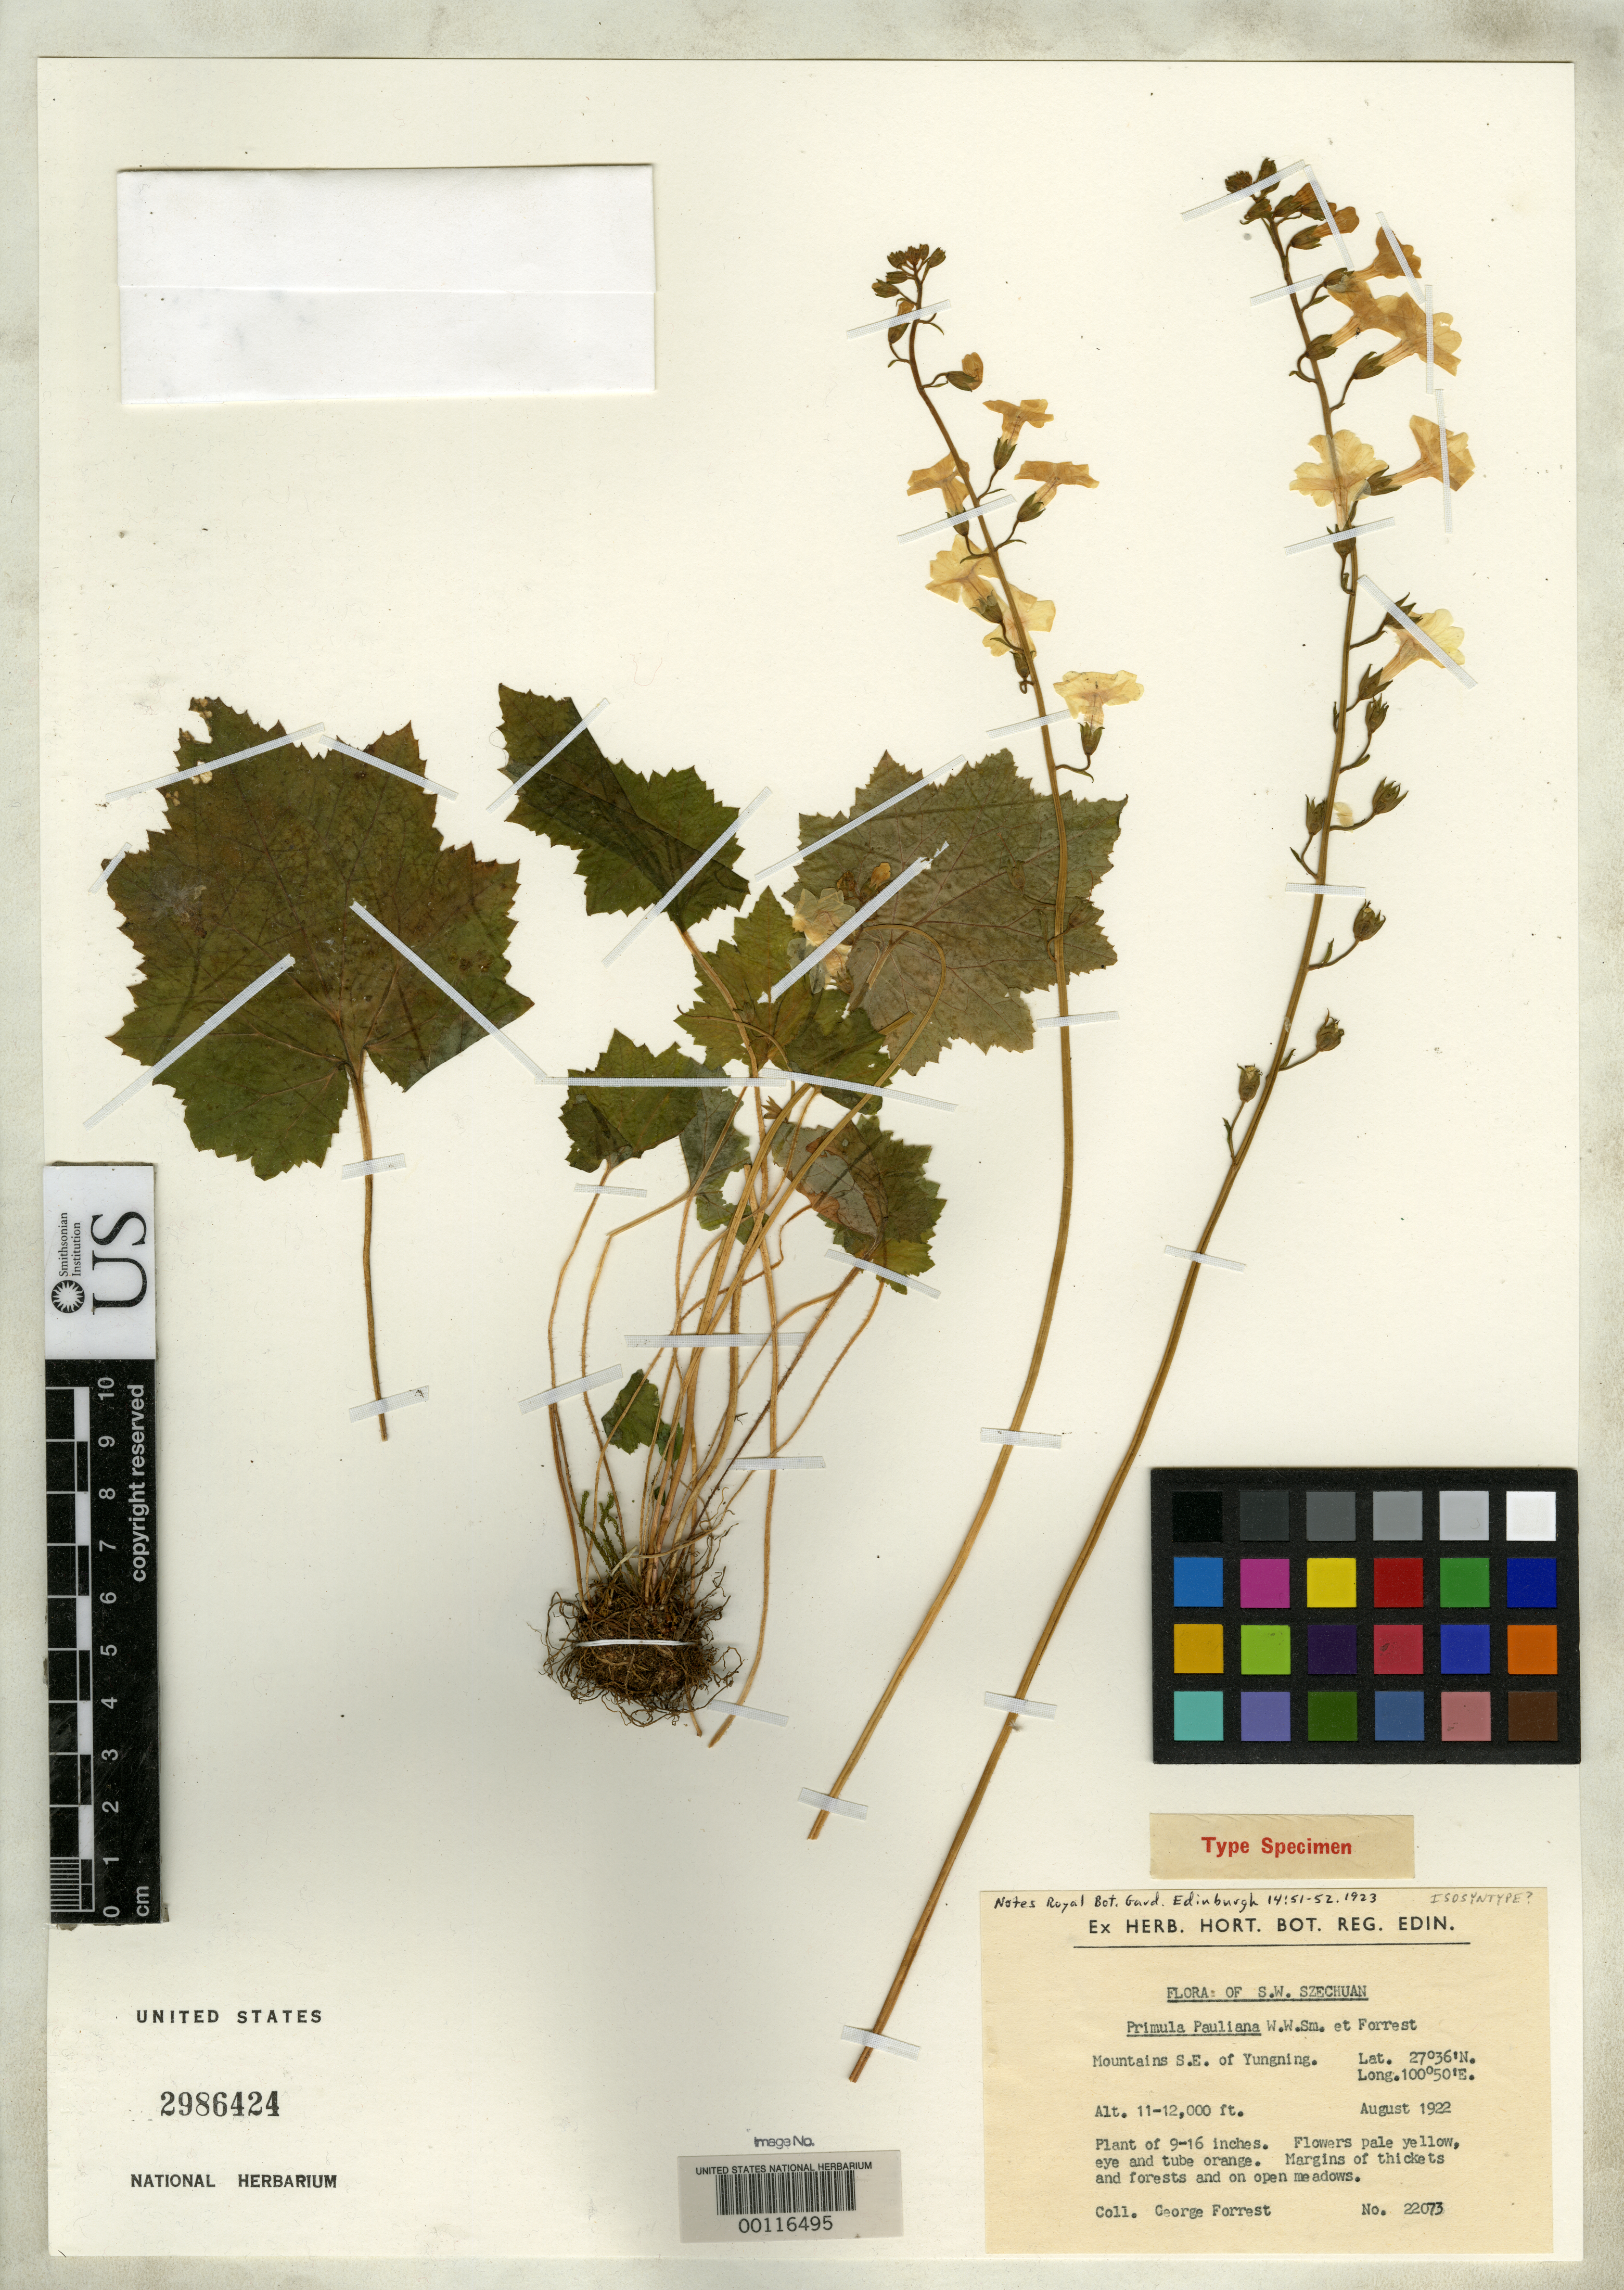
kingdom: Plantae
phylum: Tracheophyta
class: Magnoliopsida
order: Ericales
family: Primulaceae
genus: Primula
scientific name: Primula pauliana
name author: W.W. Sm. & Forrest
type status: Possible Isosyntype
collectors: G. Forrest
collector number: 22073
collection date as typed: Aug 1922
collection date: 1922-08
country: China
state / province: Sichuan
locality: Mountain SE of Yungning; alt. 11-12,000 ft.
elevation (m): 3353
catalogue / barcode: US 2986424